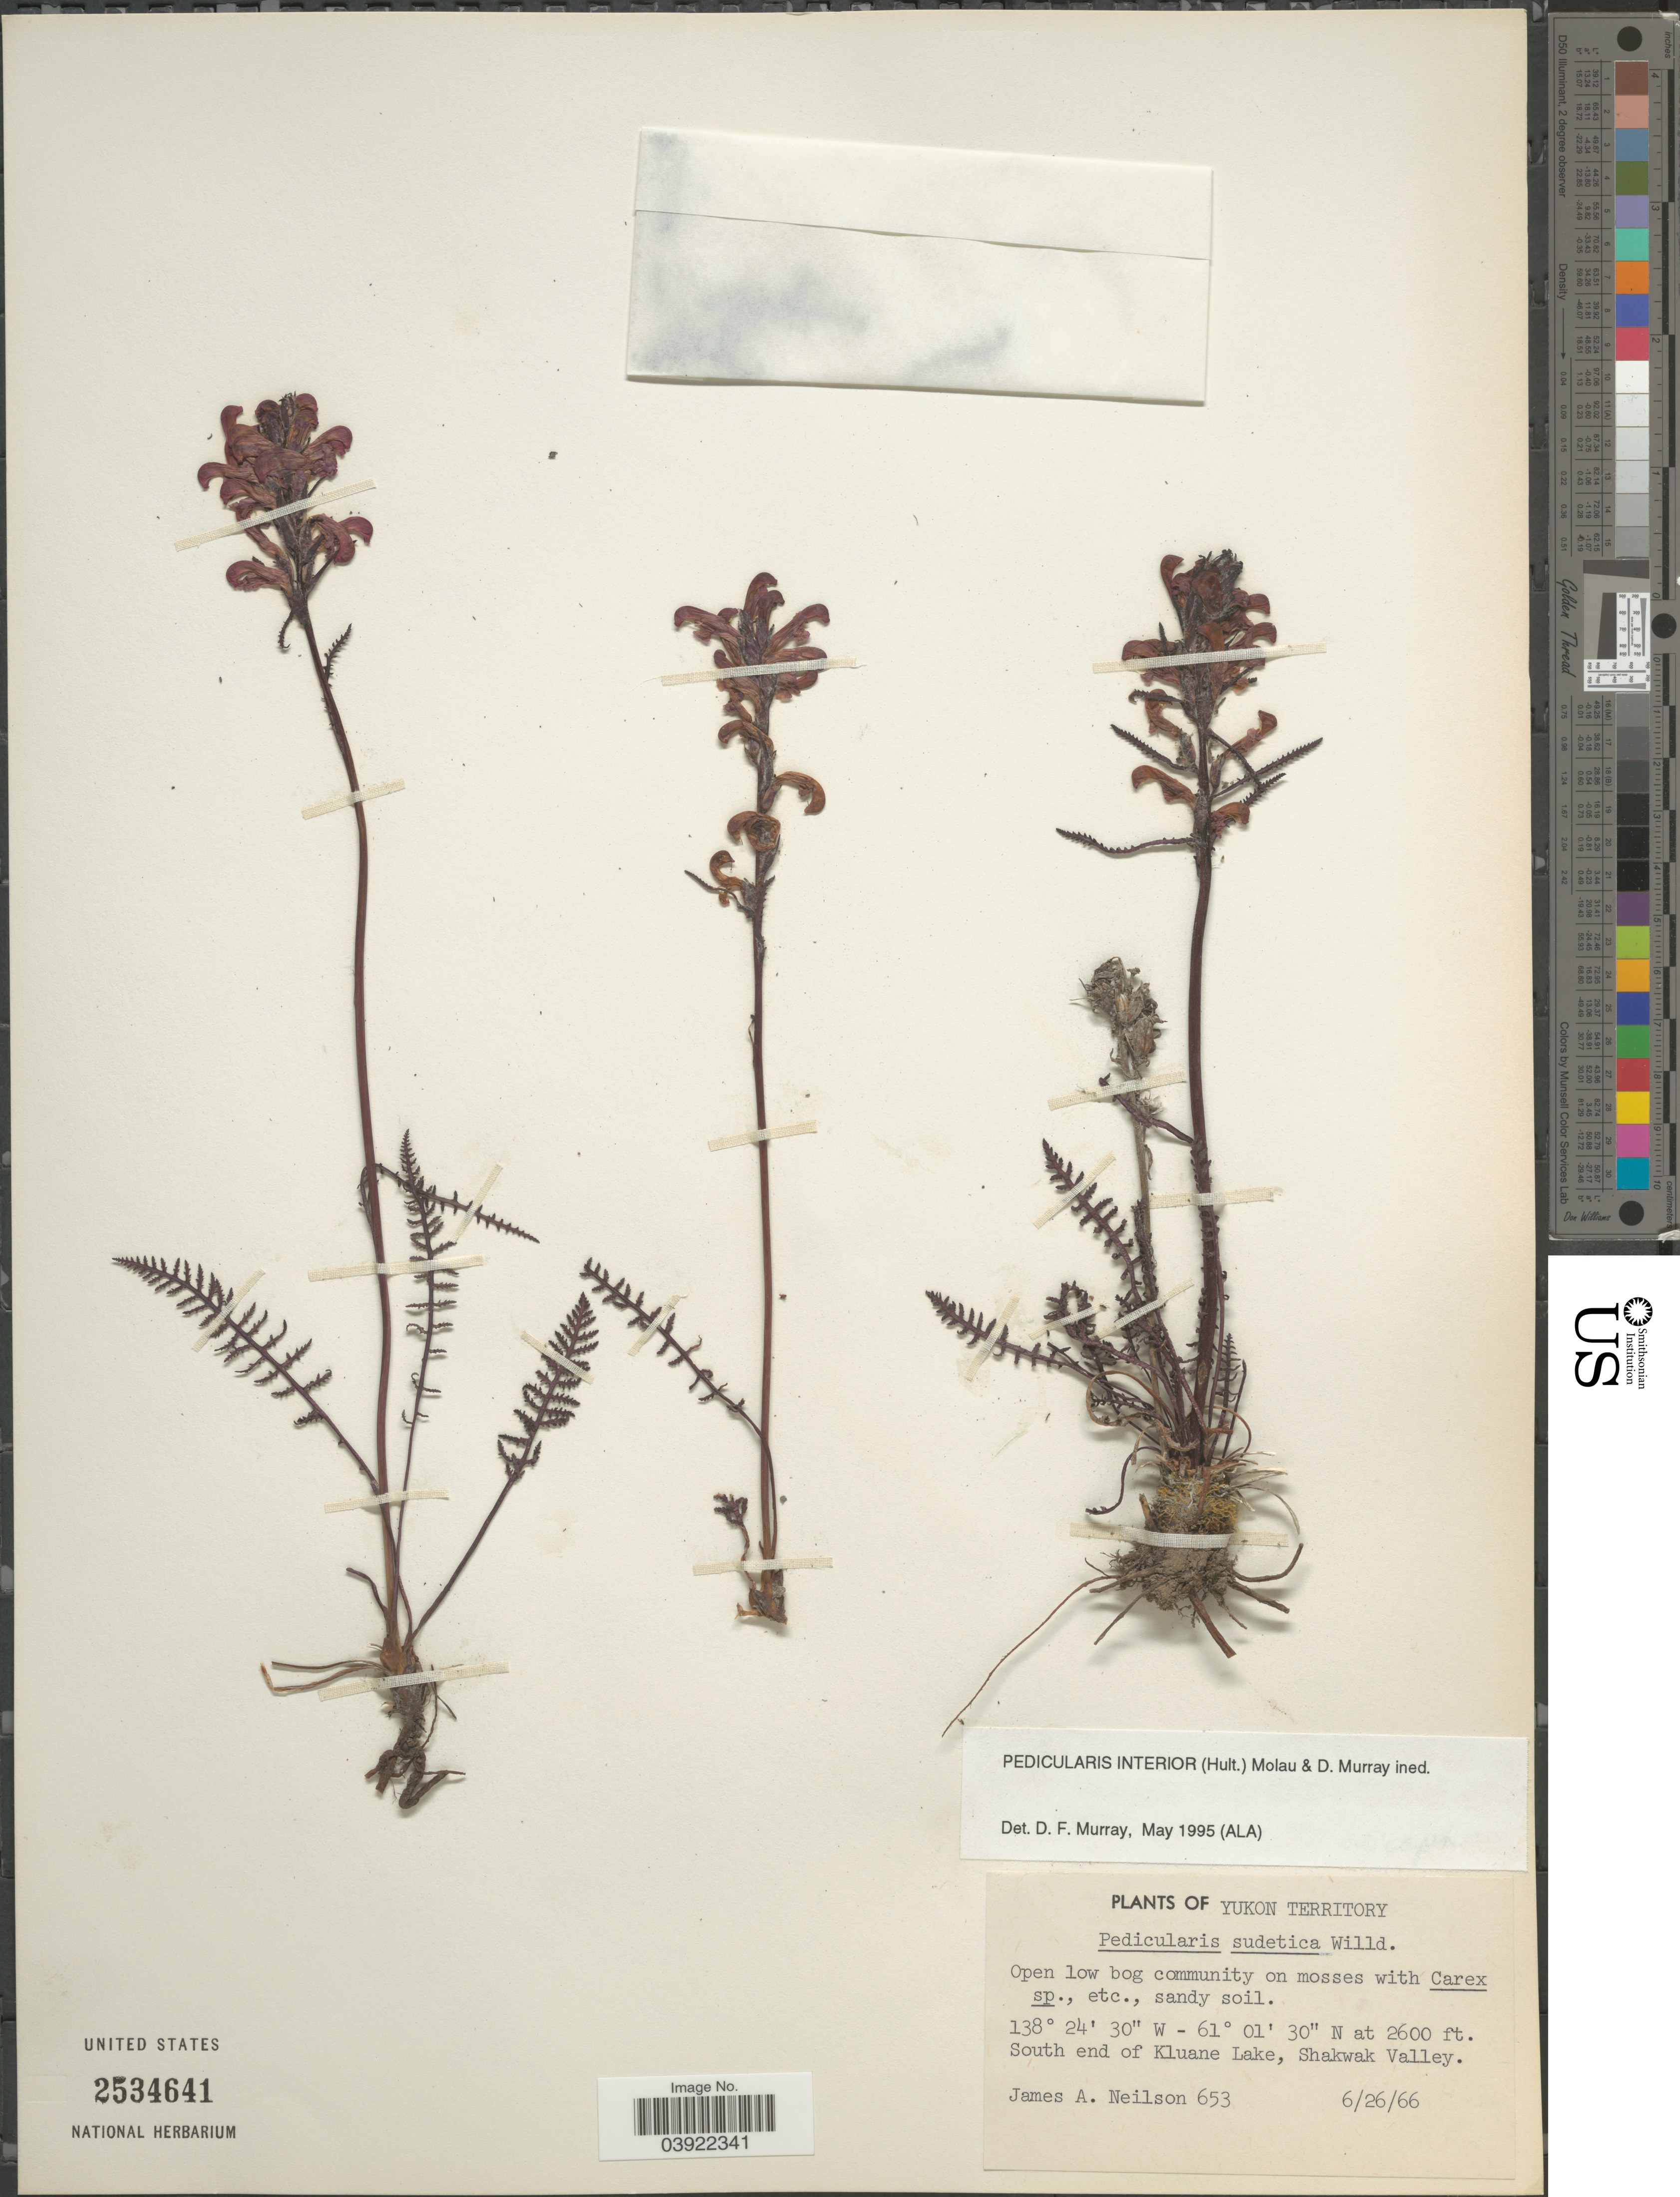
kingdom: Plantae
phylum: Tracheophyta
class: Magnoliopsida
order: Lamiales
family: Orobanchaceae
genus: Pedicularis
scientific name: Pedicularis interior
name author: (Hultén) Molau & D.F. Murray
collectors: J. Neilson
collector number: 653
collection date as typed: Transcribed d/m/y: 26/6/66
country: Canada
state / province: Yukon Territory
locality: South end of Kluane Lake, Shakwak Valley.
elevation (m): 792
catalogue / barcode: US 2534641